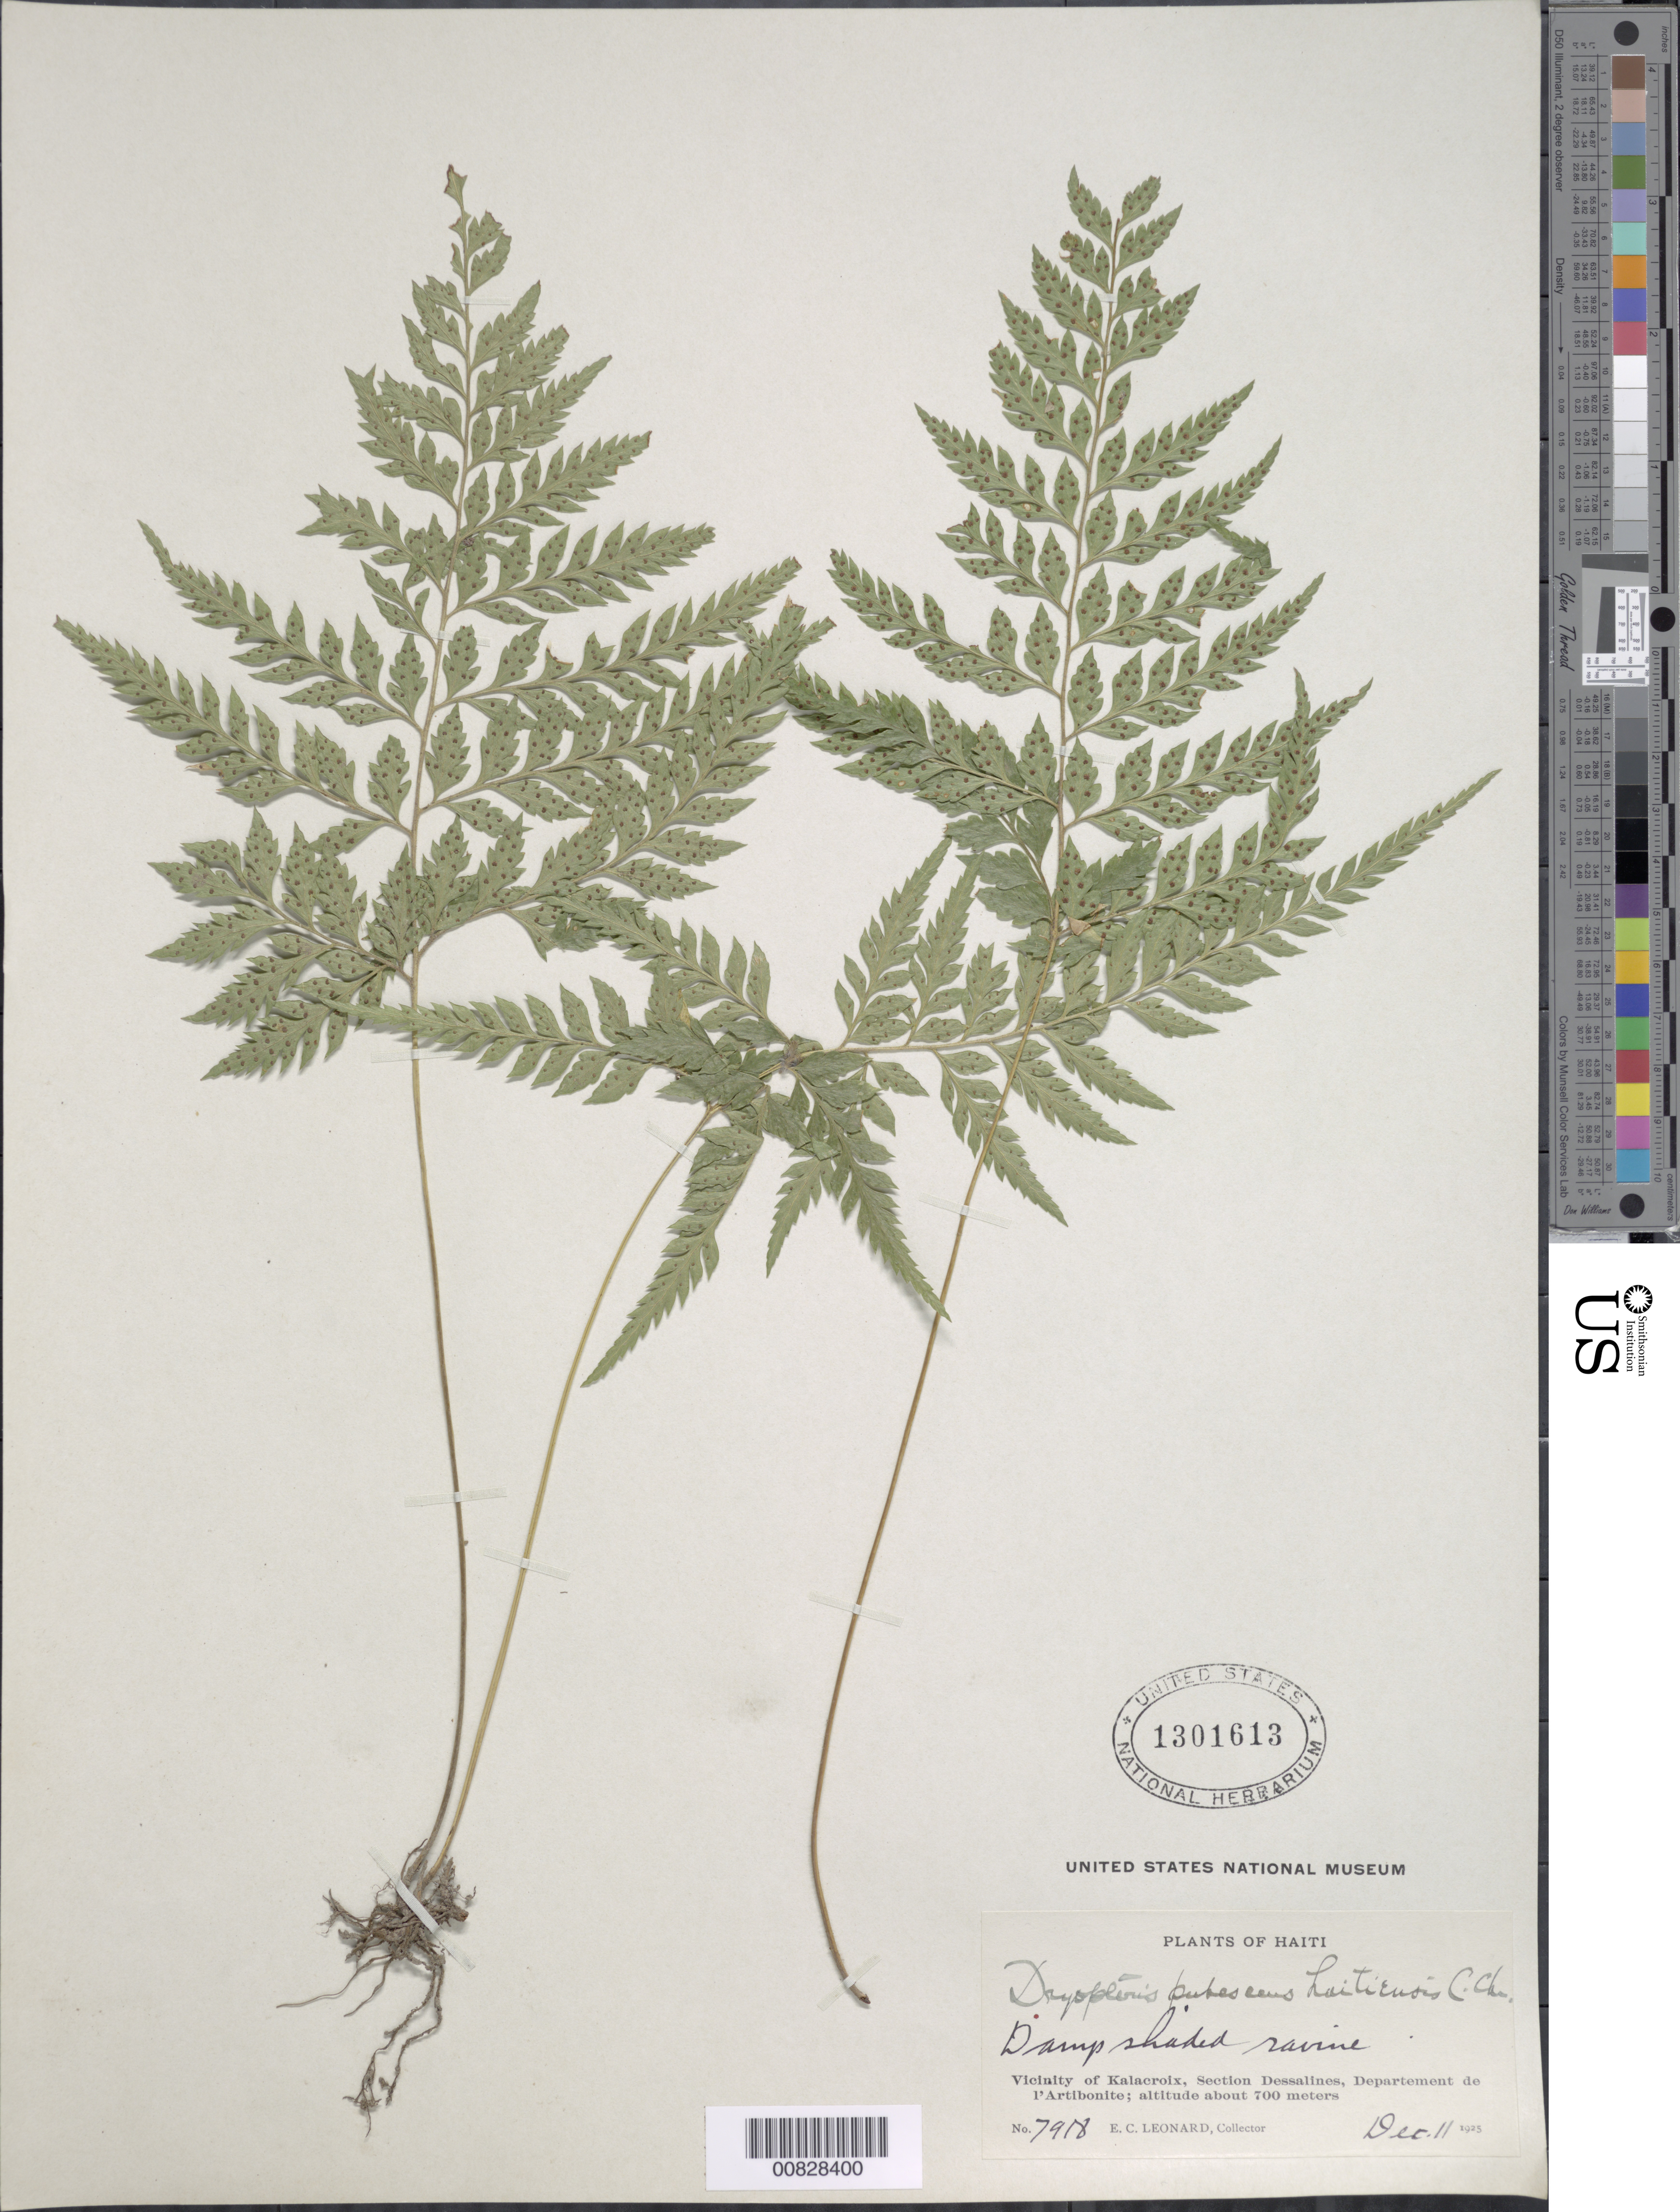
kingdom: Plantae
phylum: Tracheophyta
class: Polypodiopsida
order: Polypodiales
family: Dryopteridaceae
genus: Polystichopsis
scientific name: Polystichopsis pubescens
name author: (L.) C.V. Morton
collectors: E. C. Leonard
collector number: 7918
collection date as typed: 11 Dec 1925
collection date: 1925-12-11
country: Haiti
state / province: Artibonite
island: Hispaniola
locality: Sect. Dessalines, vicinity Kalacroix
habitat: Damp shaded ravine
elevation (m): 700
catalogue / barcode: US 1301613